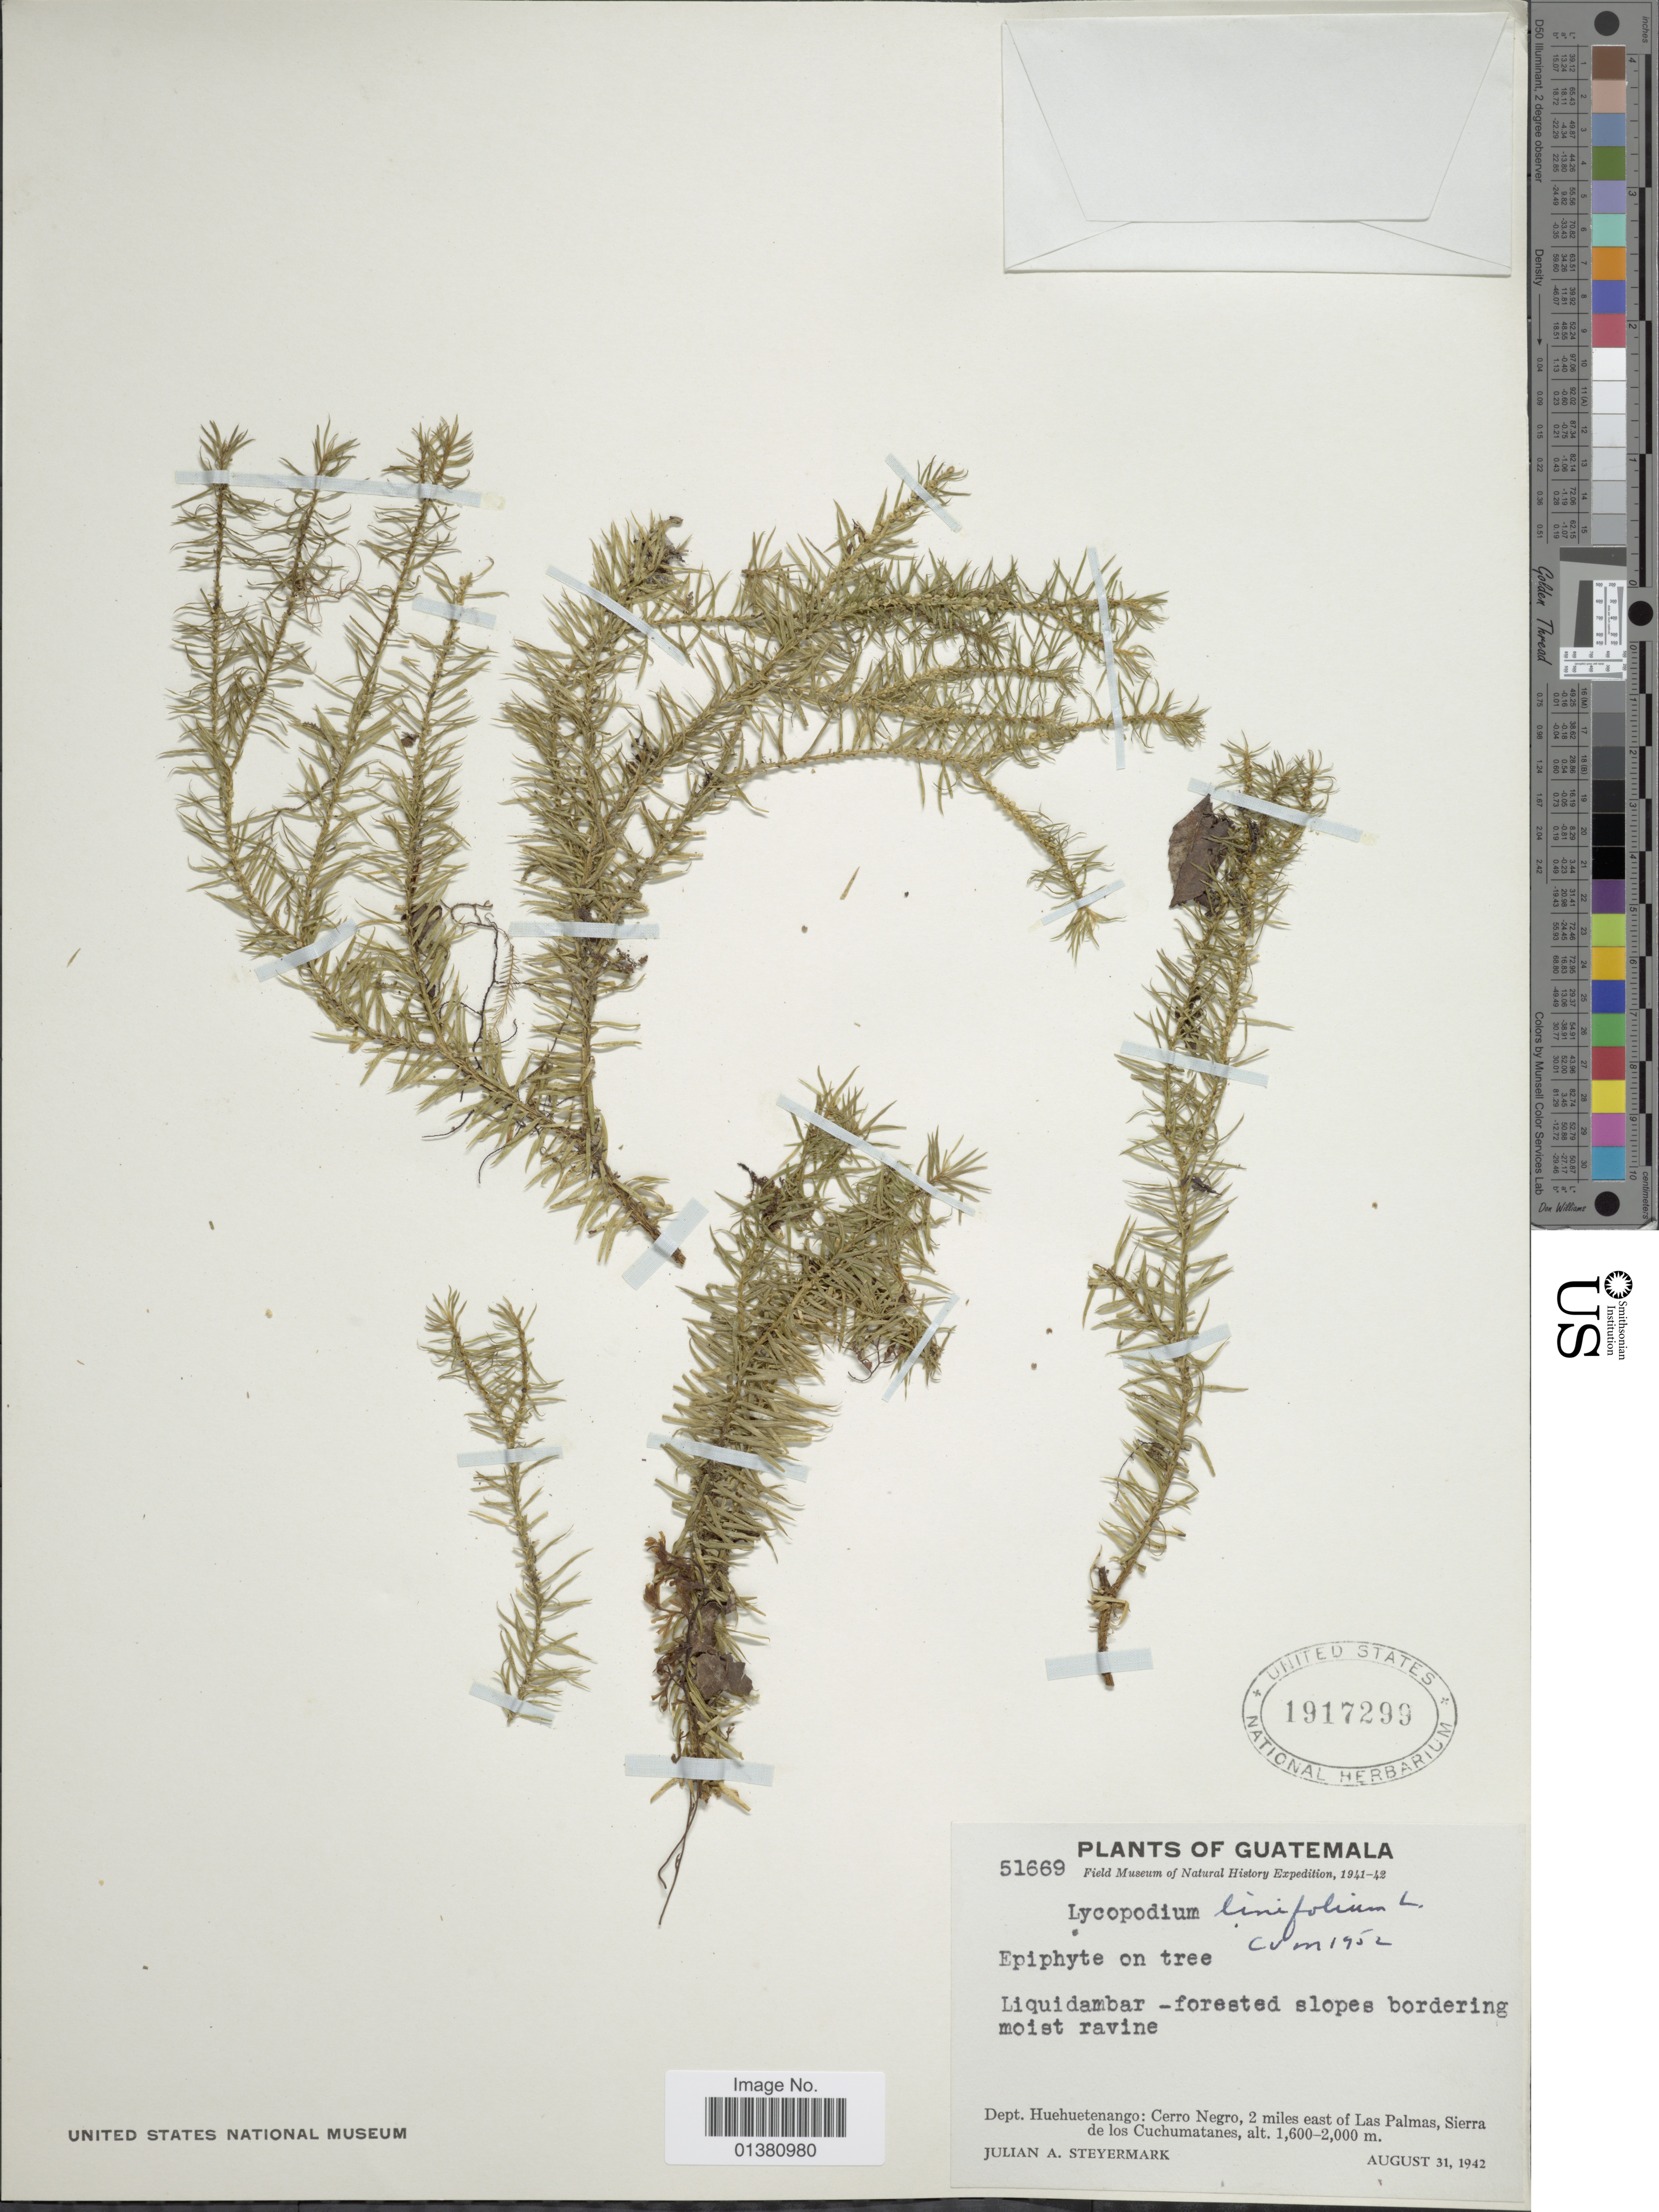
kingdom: Plantae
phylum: Tracheophyta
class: Lycopodiopsida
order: Lycopodiales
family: Lycopodiaceae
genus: Phlegmariurus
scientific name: Phlegmariurus orizabae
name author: (Underw. & F.E. Lloyd) B. Øllg.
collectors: J. Steyermark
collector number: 51669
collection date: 1942-08-31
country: Guatemala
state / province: Huehuetenango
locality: Dept Huehuetenango: Cerro Negro, 2 miles east of Las Palmas, Sierra de los Cuchumatanes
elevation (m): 1600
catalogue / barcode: US 1917299